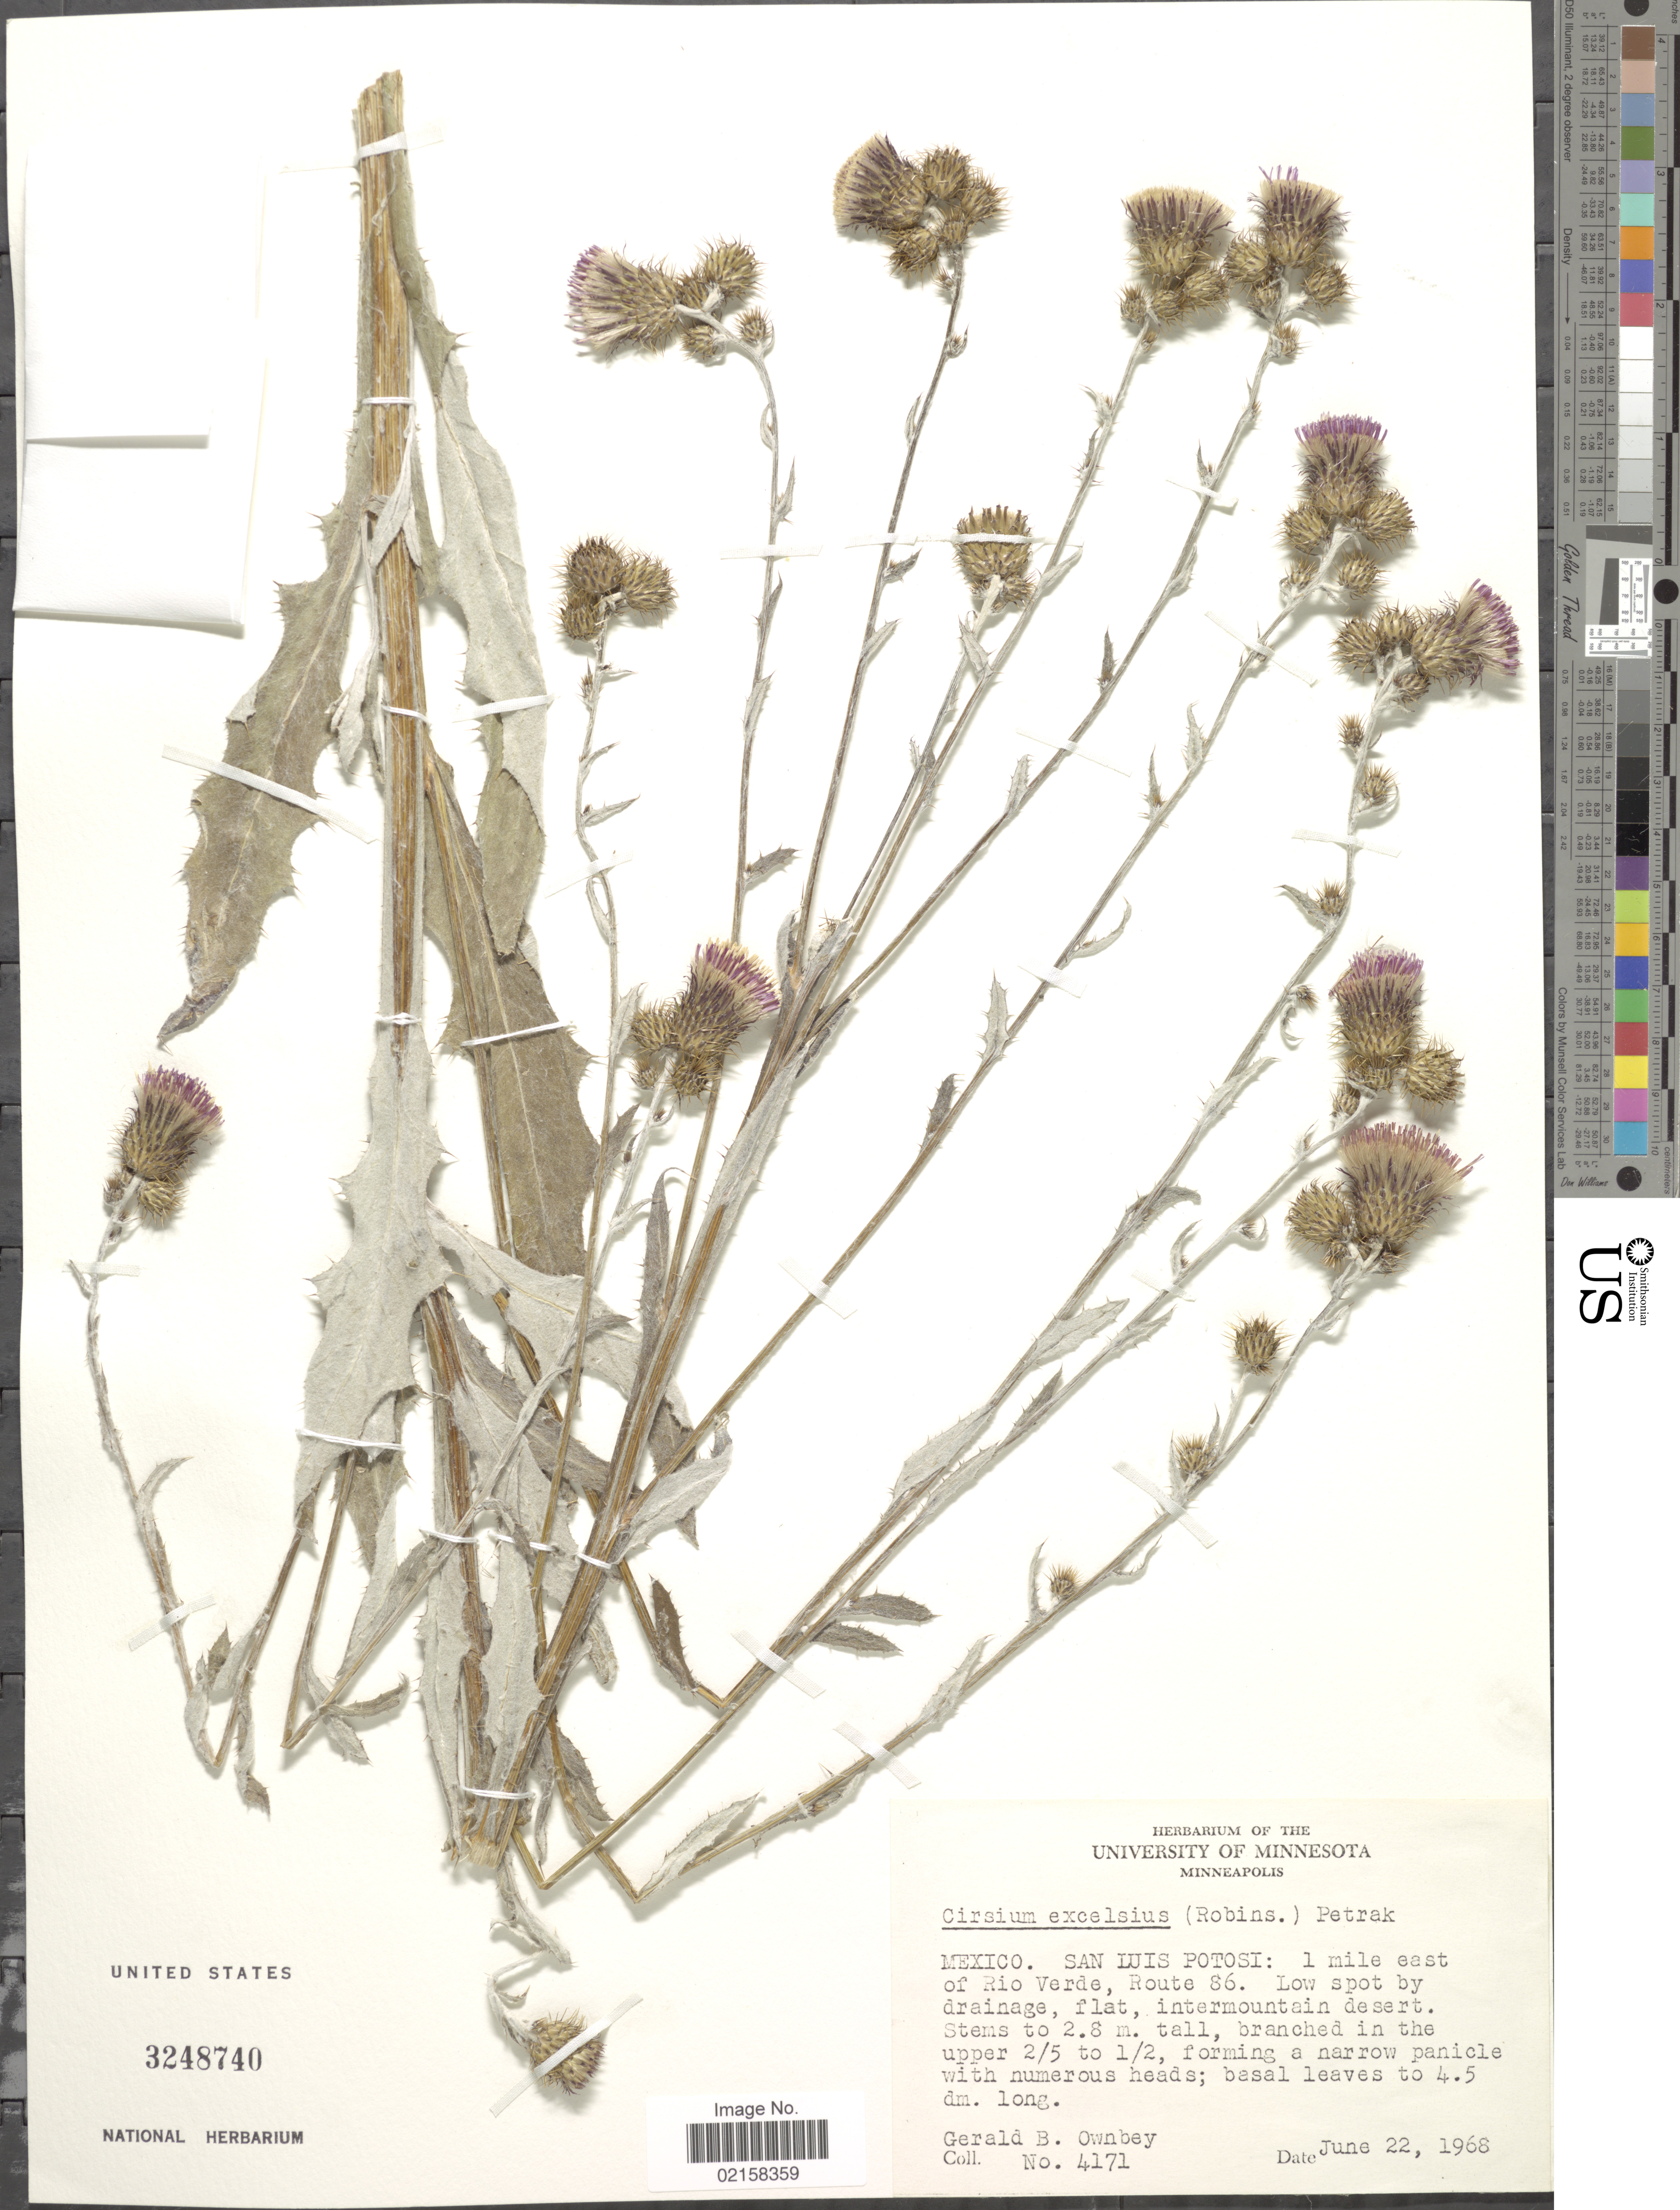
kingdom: Plantae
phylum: Tracheophyta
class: Magnoliopsida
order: Asterales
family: Asteraceae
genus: Cirsium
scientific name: Cirsium excelsius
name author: (B.L. Rob.) Petr.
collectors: G. B. Ownbey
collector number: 4171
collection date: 1968-06-22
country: Mexico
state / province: San Luis Potosí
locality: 1 mile east of rio Verde, Route 86, low spot by drainage, intermountain desert.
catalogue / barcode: US 3248740